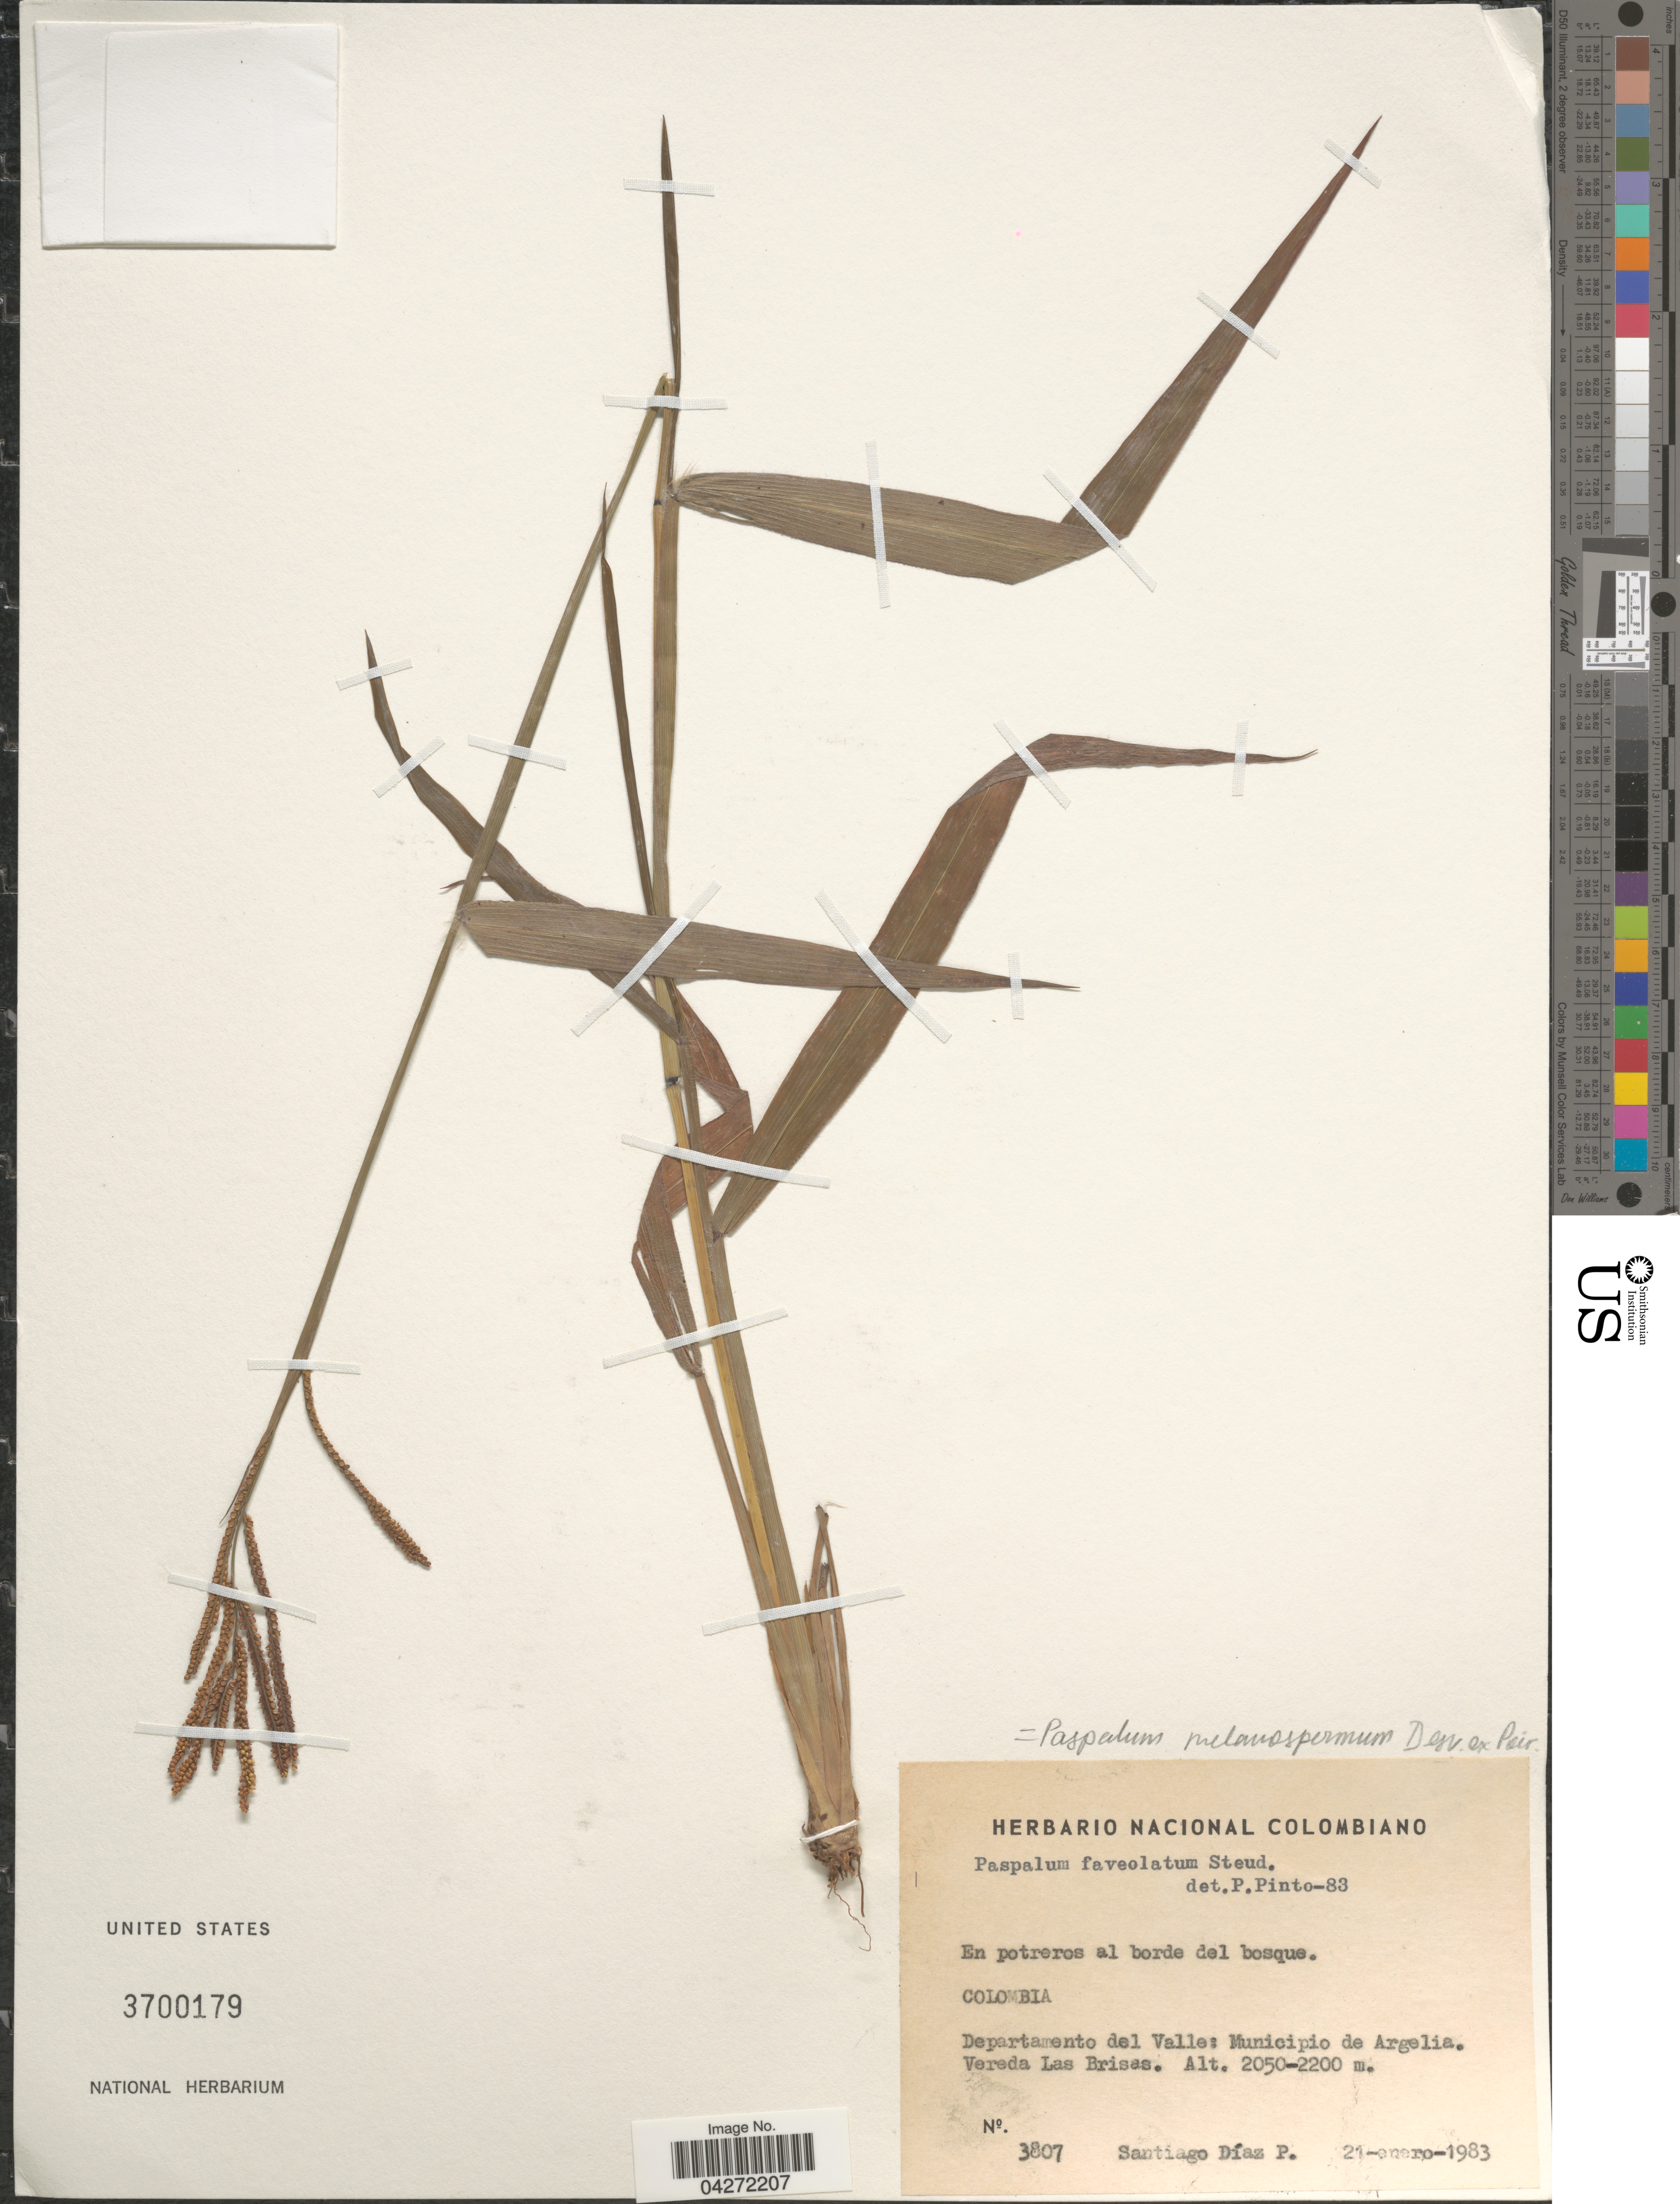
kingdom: Plantae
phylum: Tracheophyta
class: Liliopsida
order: Poales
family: Poaceae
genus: Paspalum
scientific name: Paspalum melanospermum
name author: Desv. ex Poir.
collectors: S. Diaz P.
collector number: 3807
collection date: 1983-01-21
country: Colombia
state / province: Valle del Cauca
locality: Departamento del Valle: Municipio de Argelia. Vereda Las Brisas.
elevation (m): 2050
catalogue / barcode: US 3700179